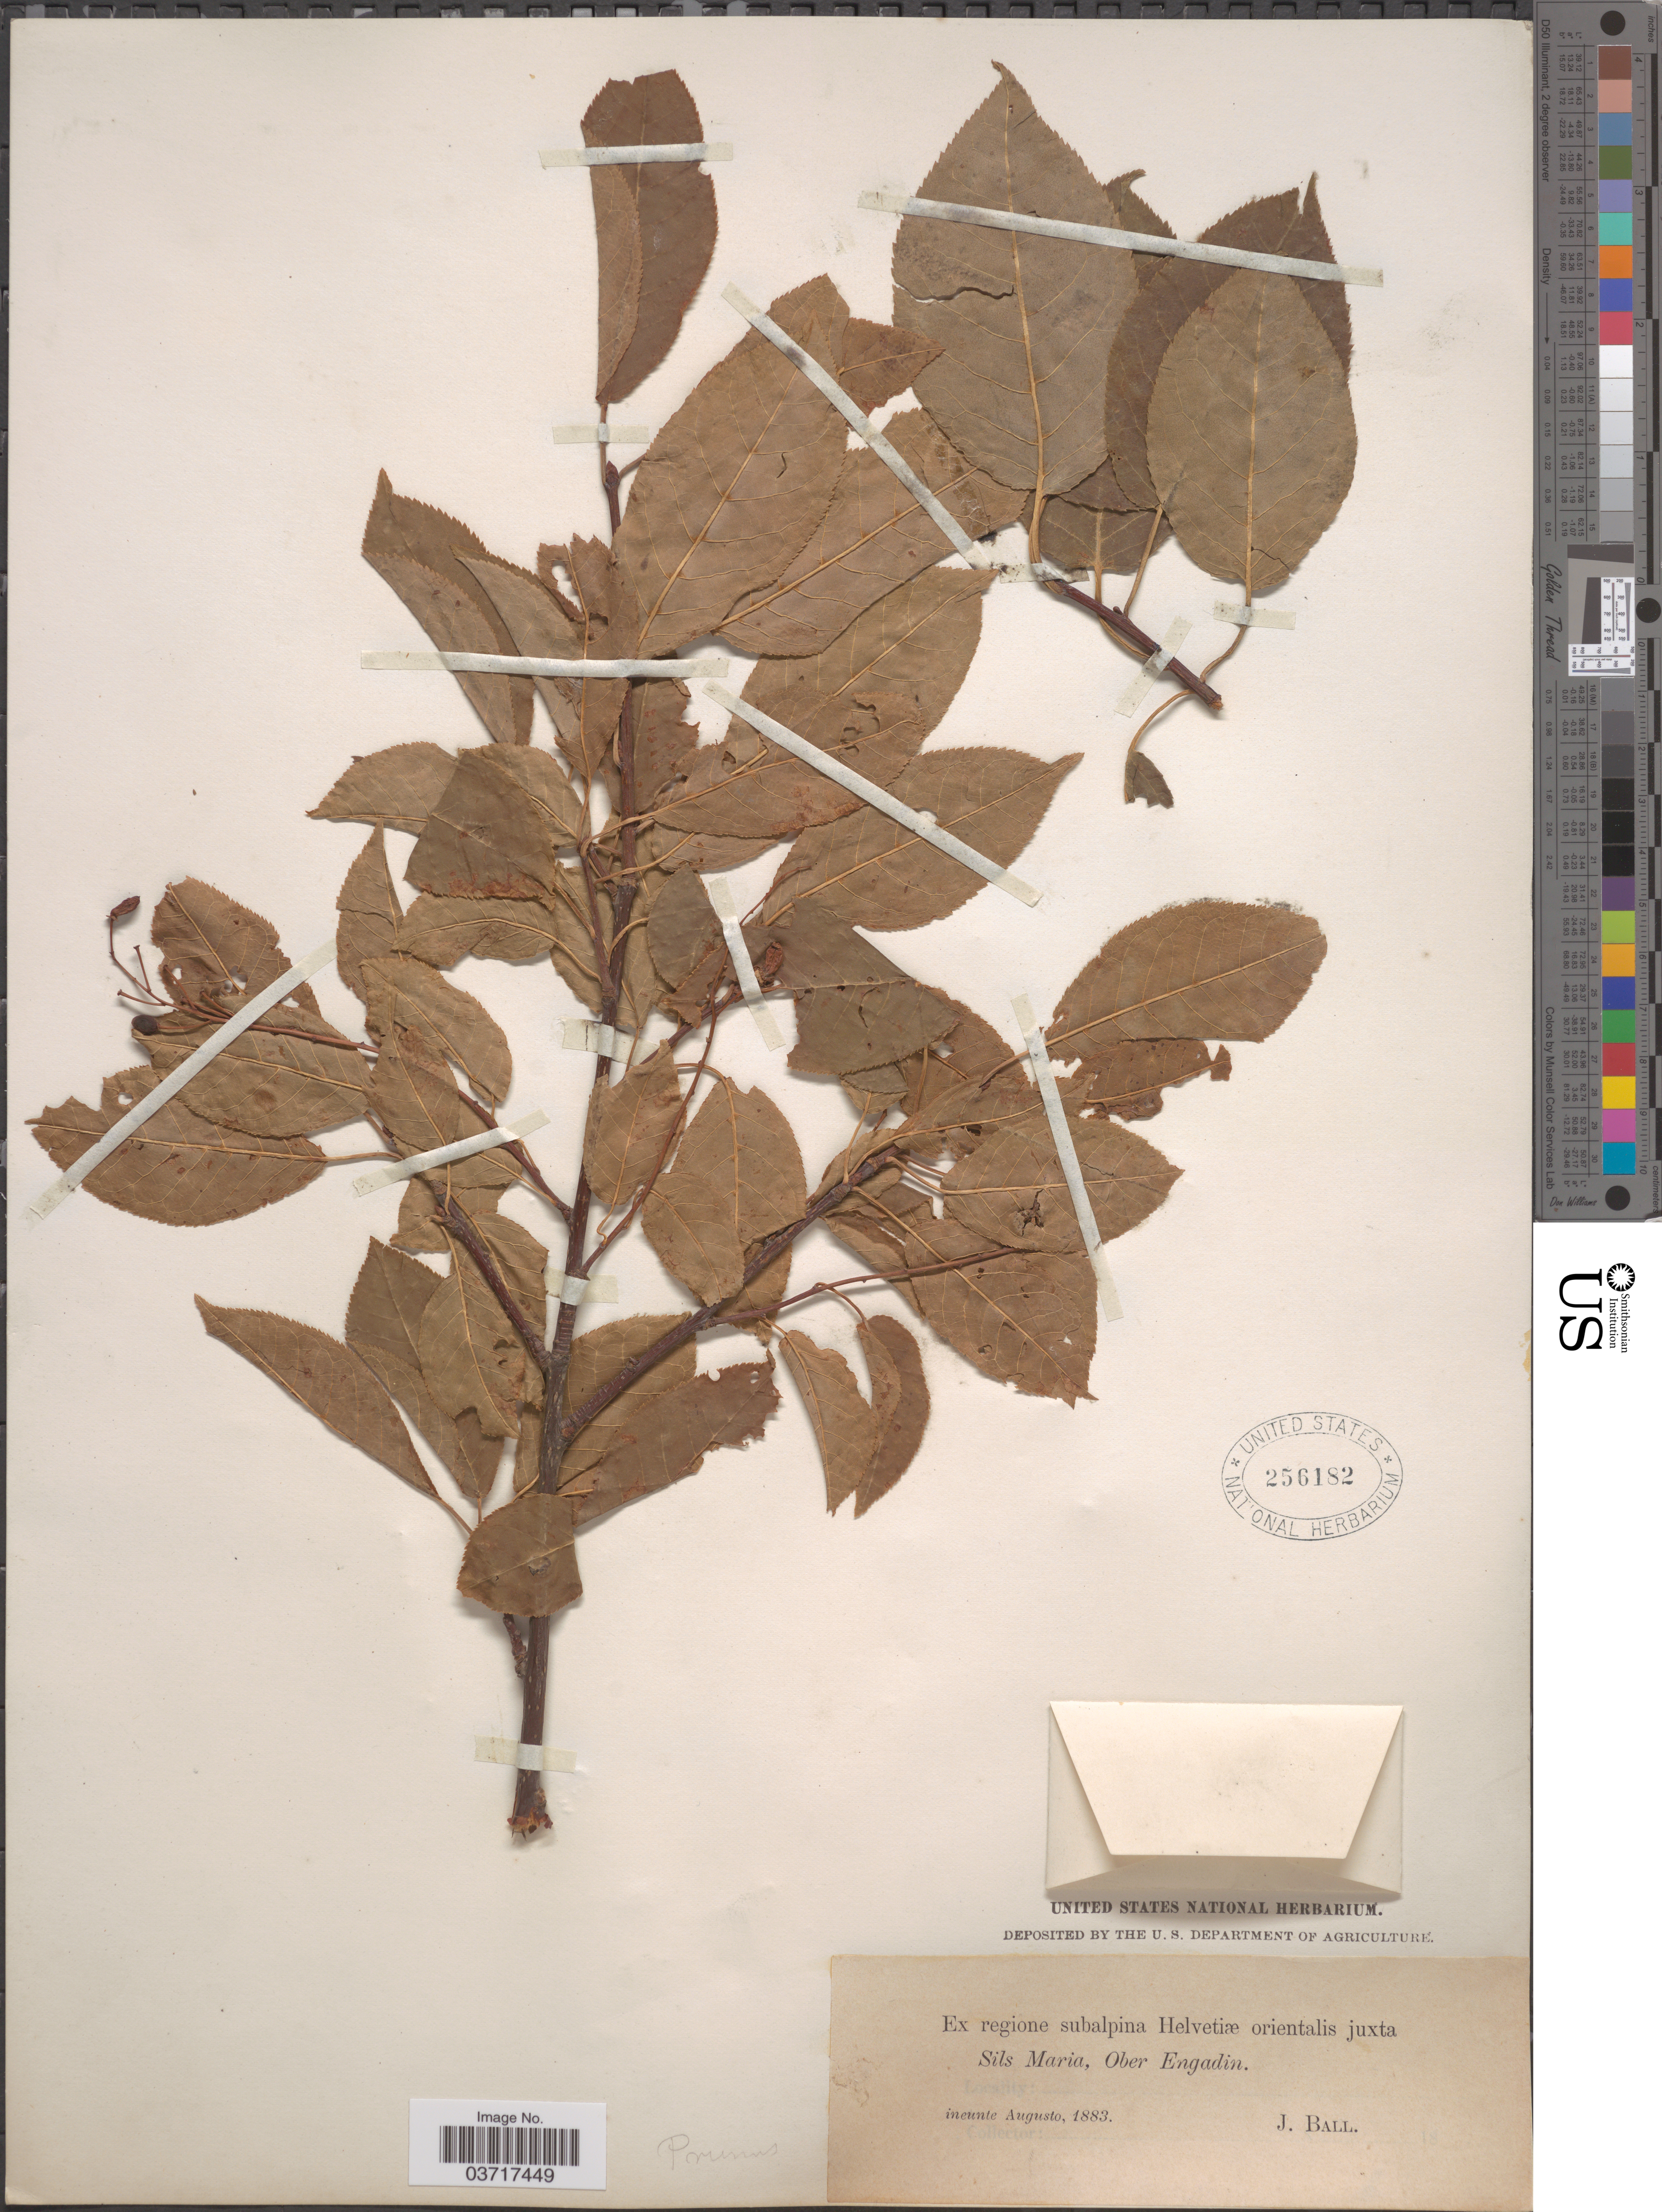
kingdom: Plantae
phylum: Tracheophyta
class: Magnoliopsida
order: Rosales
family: Rosaceae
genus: Prunus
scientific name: Prunus padus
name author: L.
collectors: J. Ball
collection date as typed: ineunte Agusto, 1883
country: Switzerland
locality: Regione subalpina orientalis juxta Sils Maria, Ober Engadin.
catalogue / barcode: US 256182